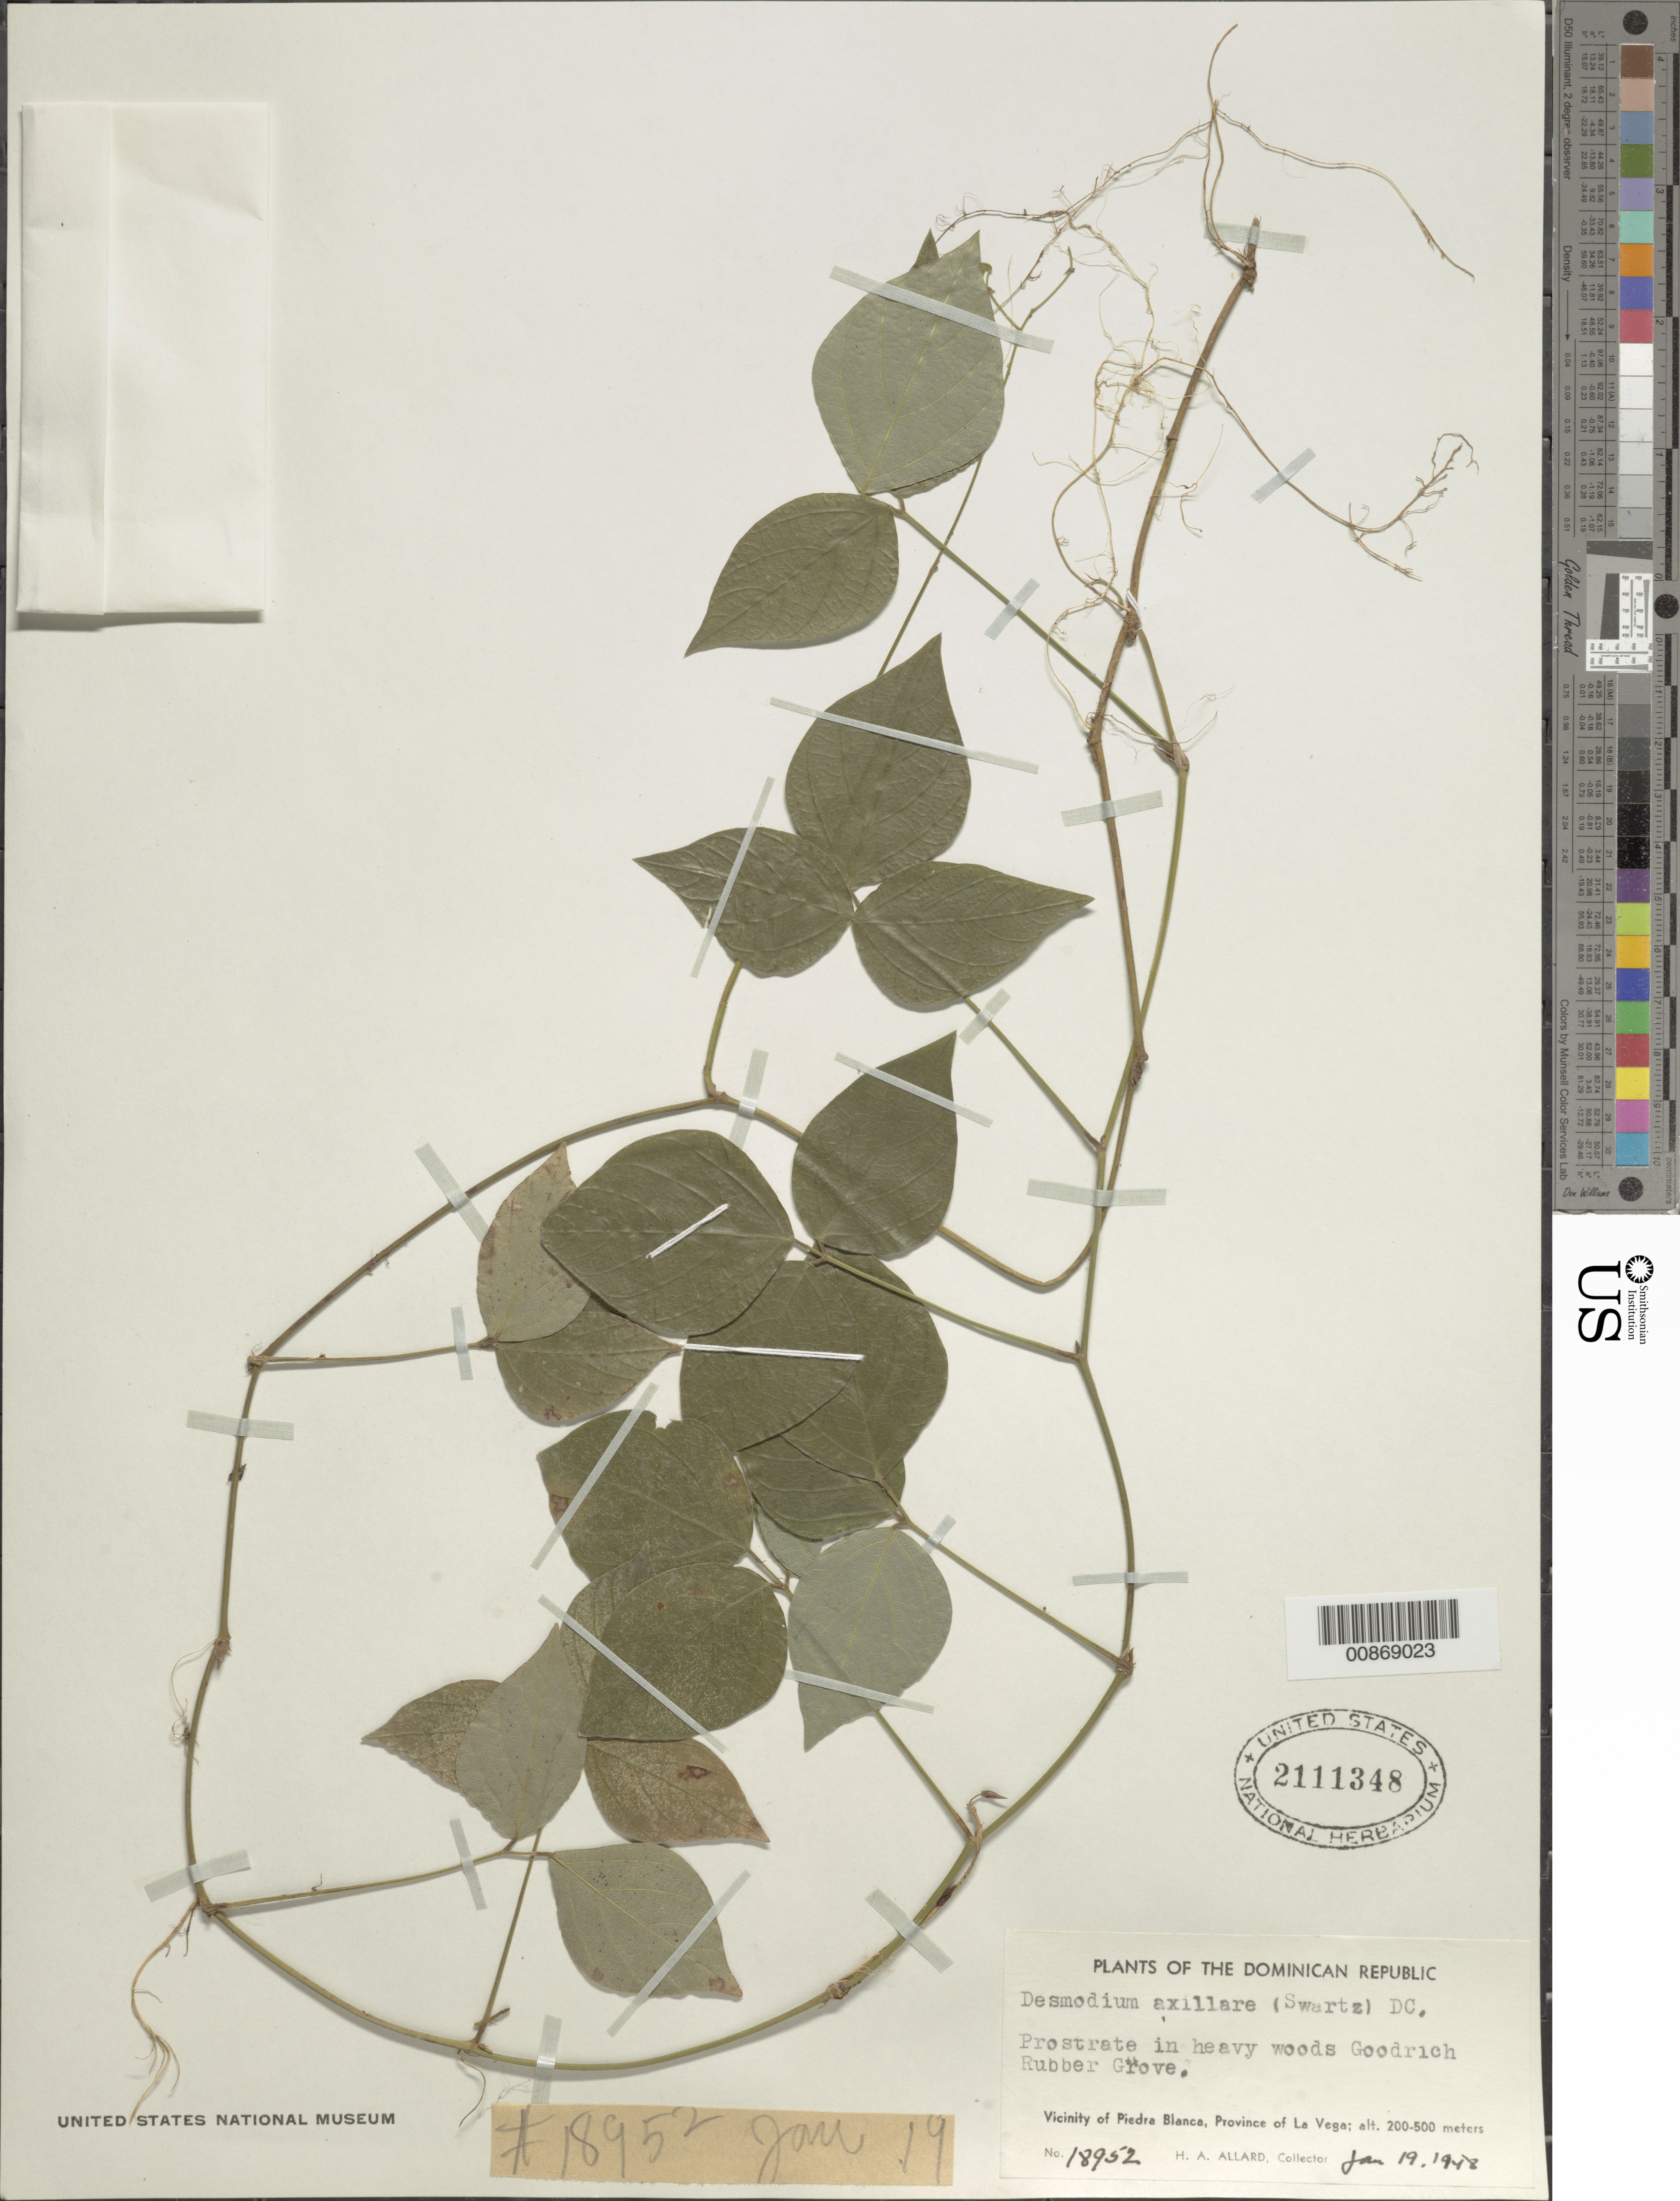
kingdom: Plantae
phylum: Tracheophyta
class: Magnoliopsida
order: Fabales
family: Fabaceae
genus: Desmodium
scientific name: Desmodium axillare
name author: (Sw.) DC.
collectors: H. A. Allard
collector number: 18952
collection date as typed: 19 Jan 1948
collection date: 1948-01-19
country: Dominican Republic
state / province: La Vega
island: Hispaniola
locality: Goodrich Rubber Grove. Vicinity of Piedra Blanca.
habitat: In heavy woods.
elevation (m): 200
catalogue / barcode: US 2111348